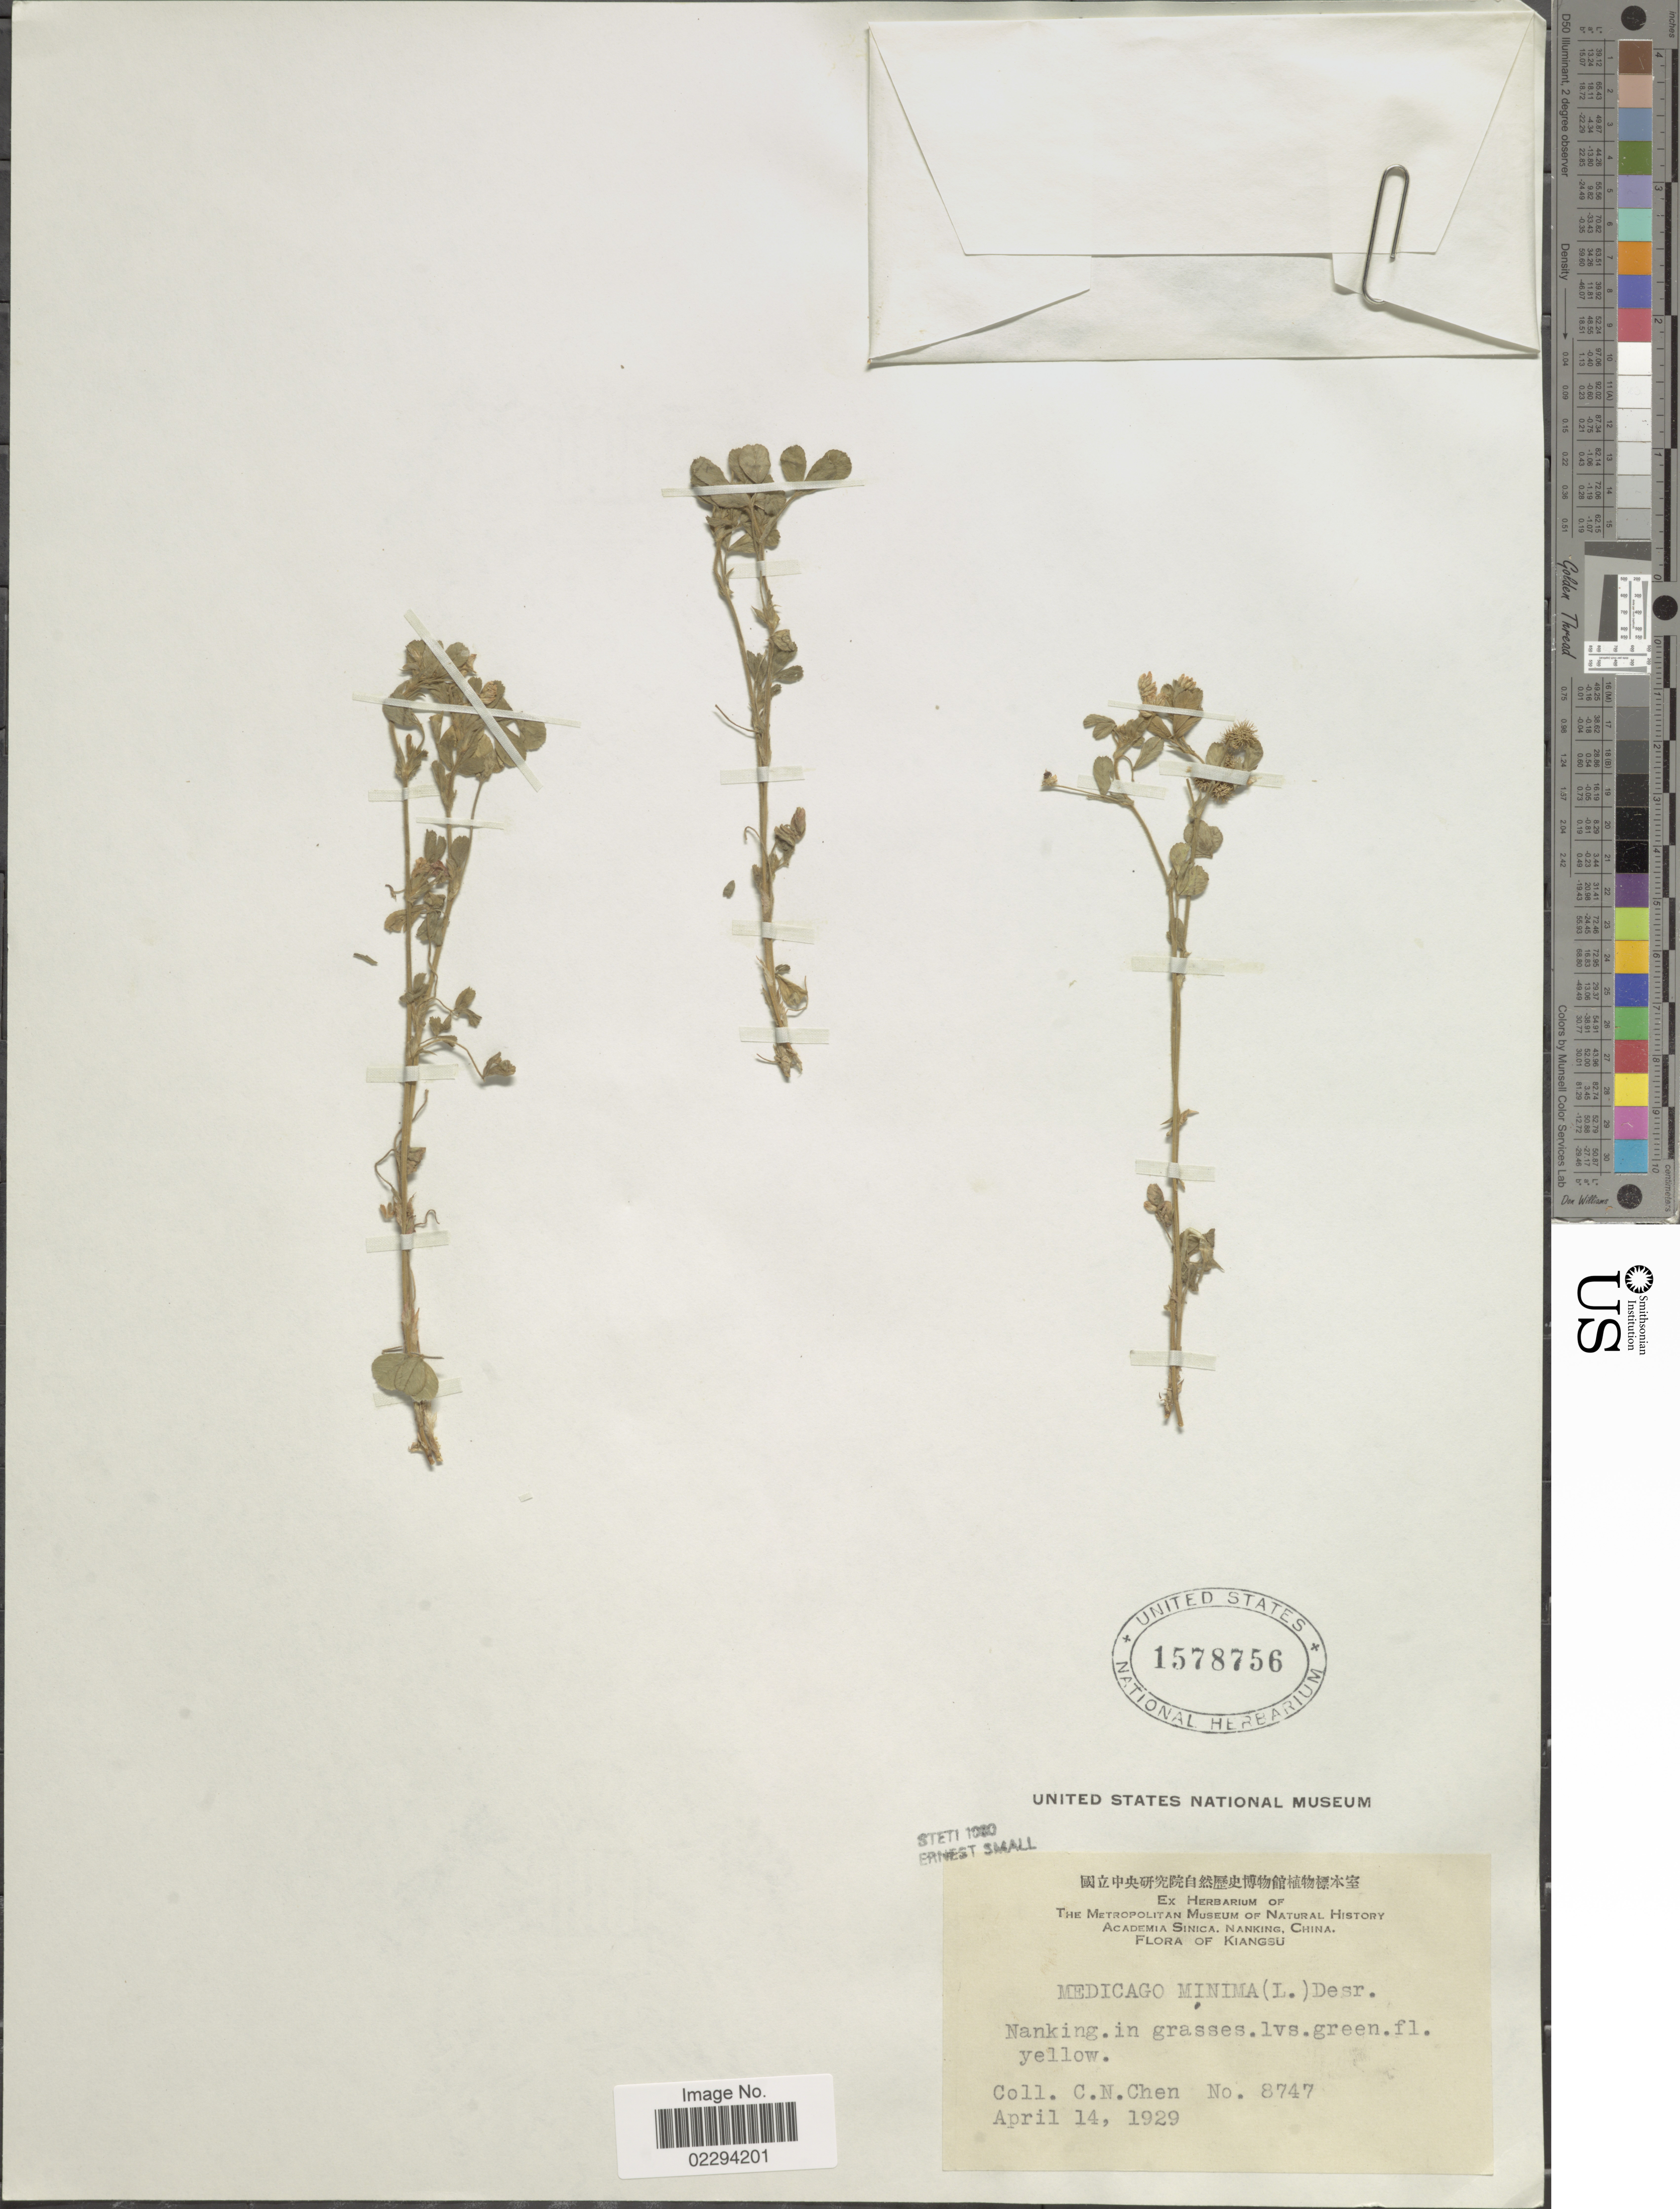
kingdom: Plantae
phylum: Tracheophyta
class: Magnoliopsida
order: Fabales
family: Fabaceae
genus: Medicago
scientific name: Medicago minima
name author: Lam.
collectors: C. Chen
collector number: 8747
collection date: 1929-04-14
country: China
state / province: Jiangsu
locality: Kiangsu. Nanking in grasses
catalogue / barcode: US 1578756